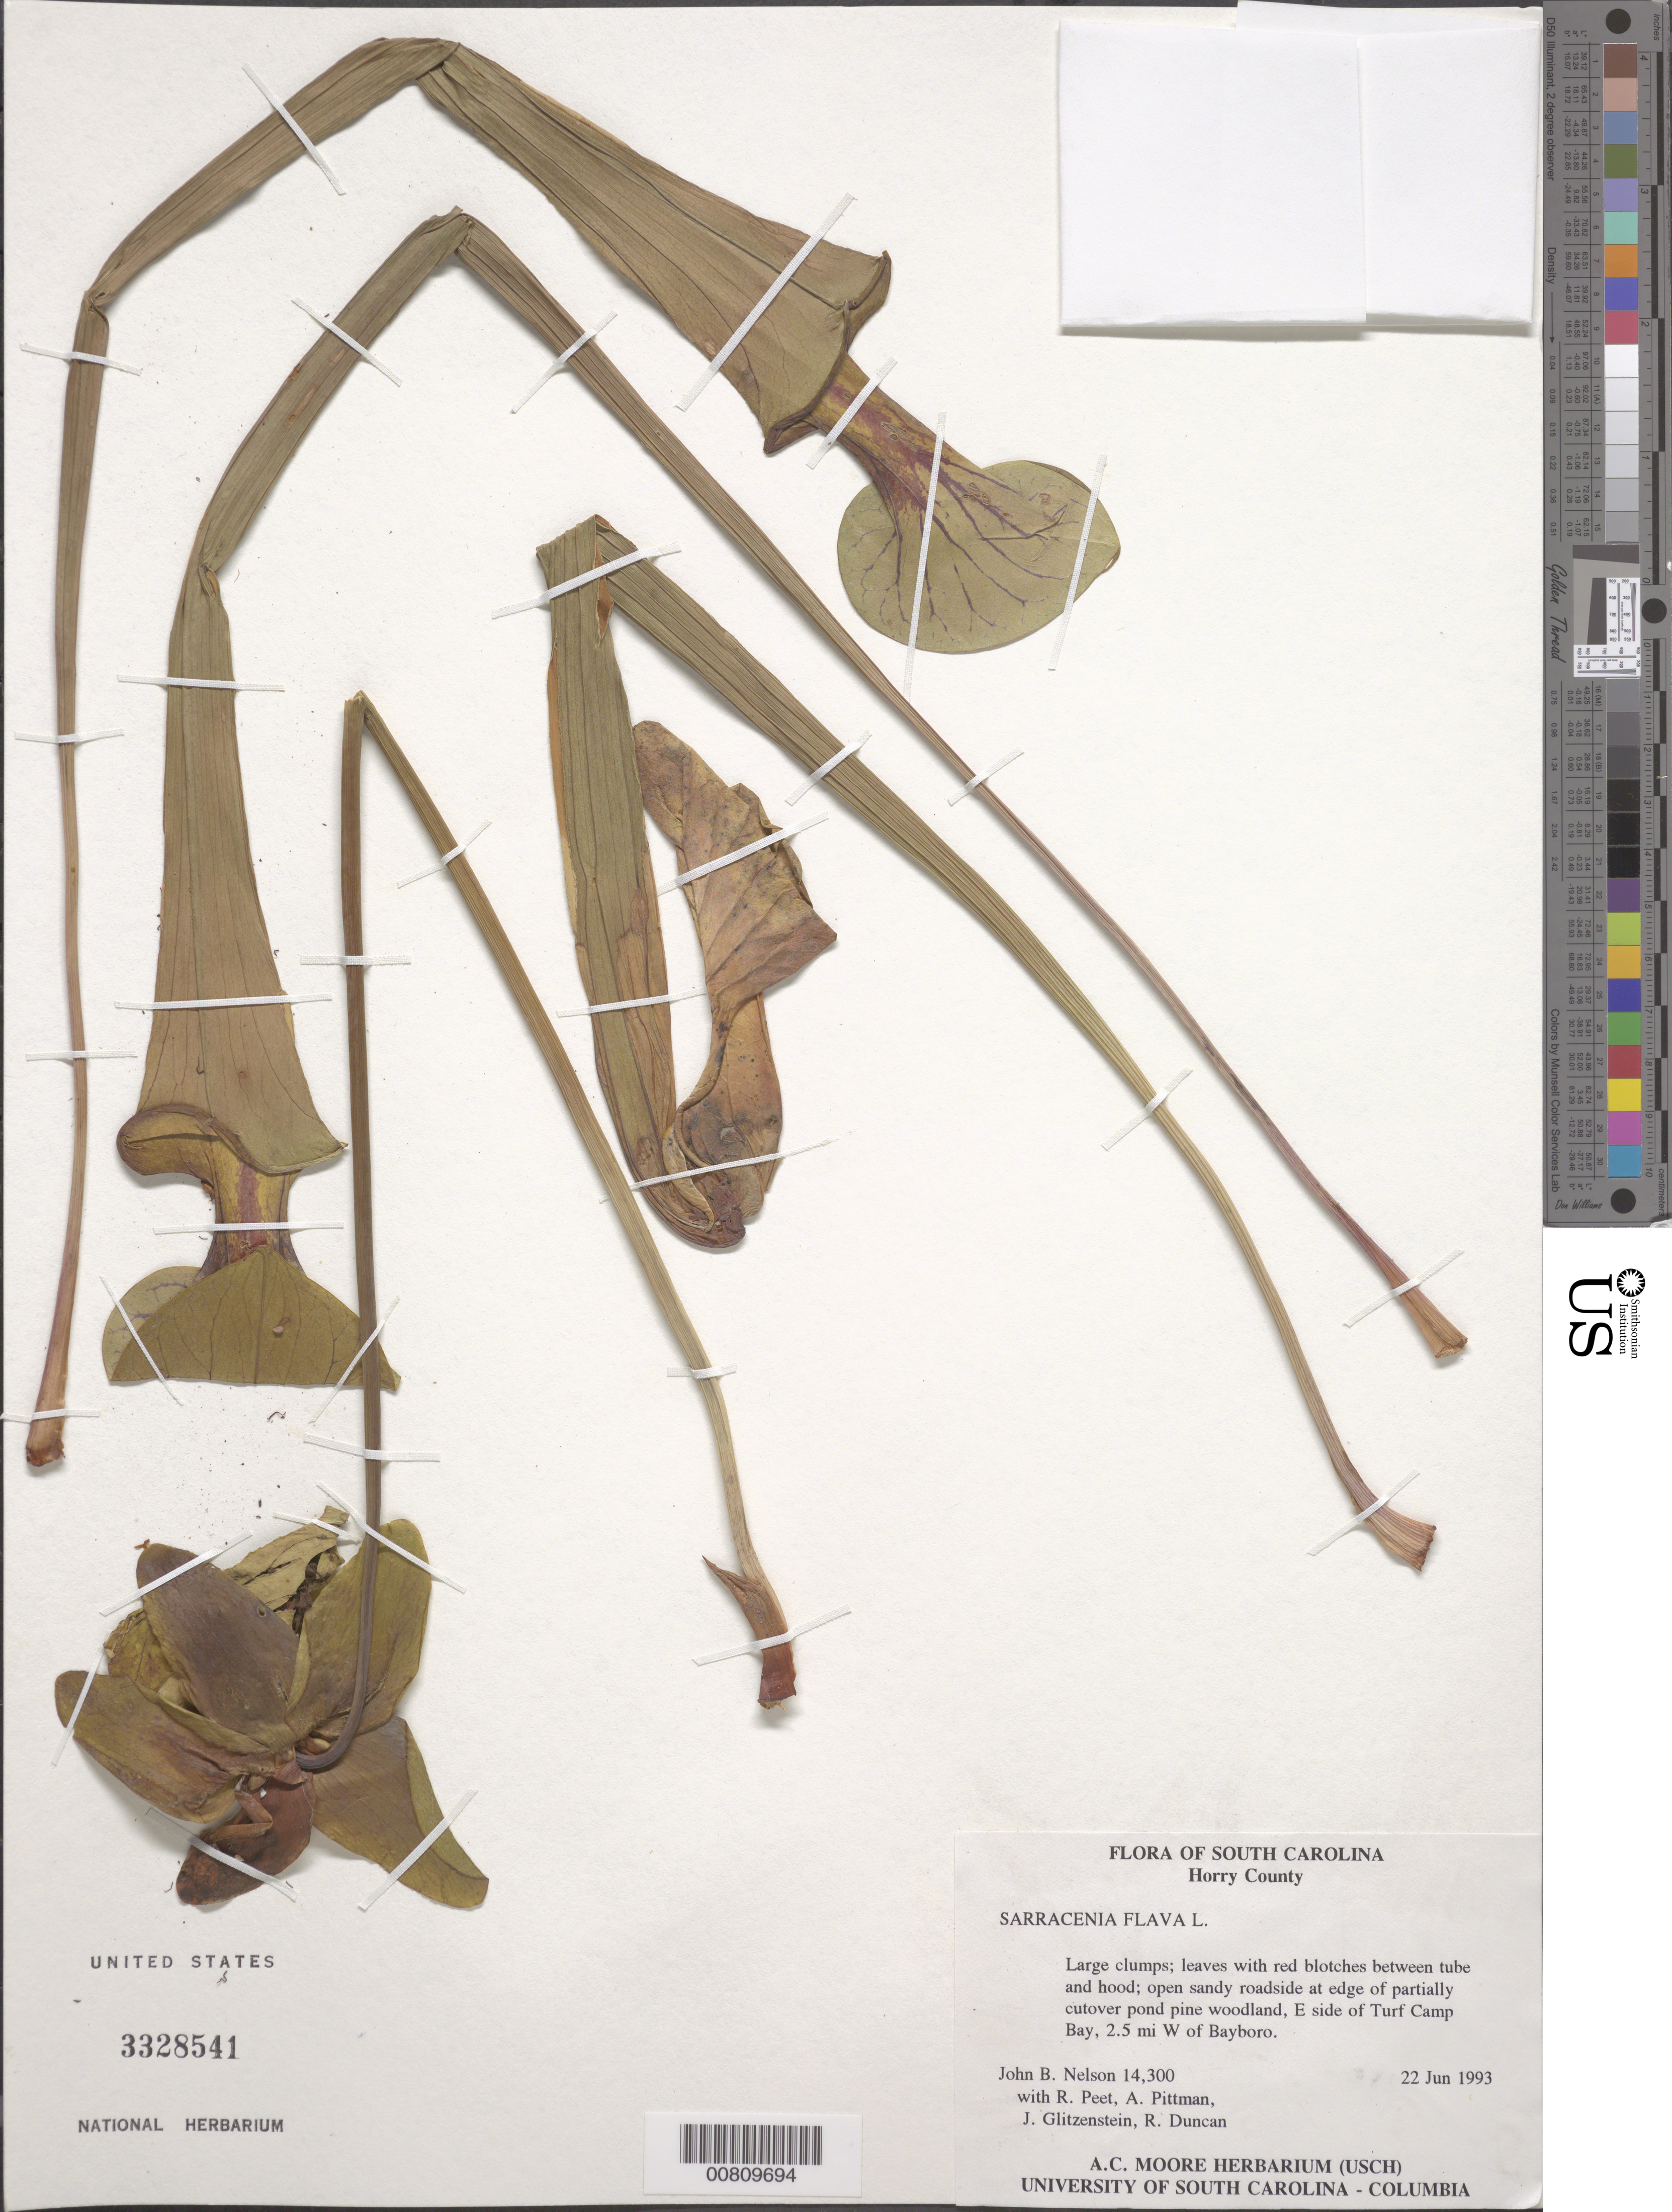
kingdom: Plantae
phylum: Tracheophyta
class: Magnoliopsida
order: Ericales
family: Sarraceniaceae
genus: Sarracenia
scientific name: Sarracenia flava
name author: L.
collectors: J. B. Nelson, R. Peet, A. B. Pittman, R. Duncan & J. Glitzenstein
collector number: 14300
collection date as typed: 22 Jun 1993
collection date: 1993-06-22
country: United States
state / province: South Carolina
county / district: Horry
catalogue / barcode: US 3328541